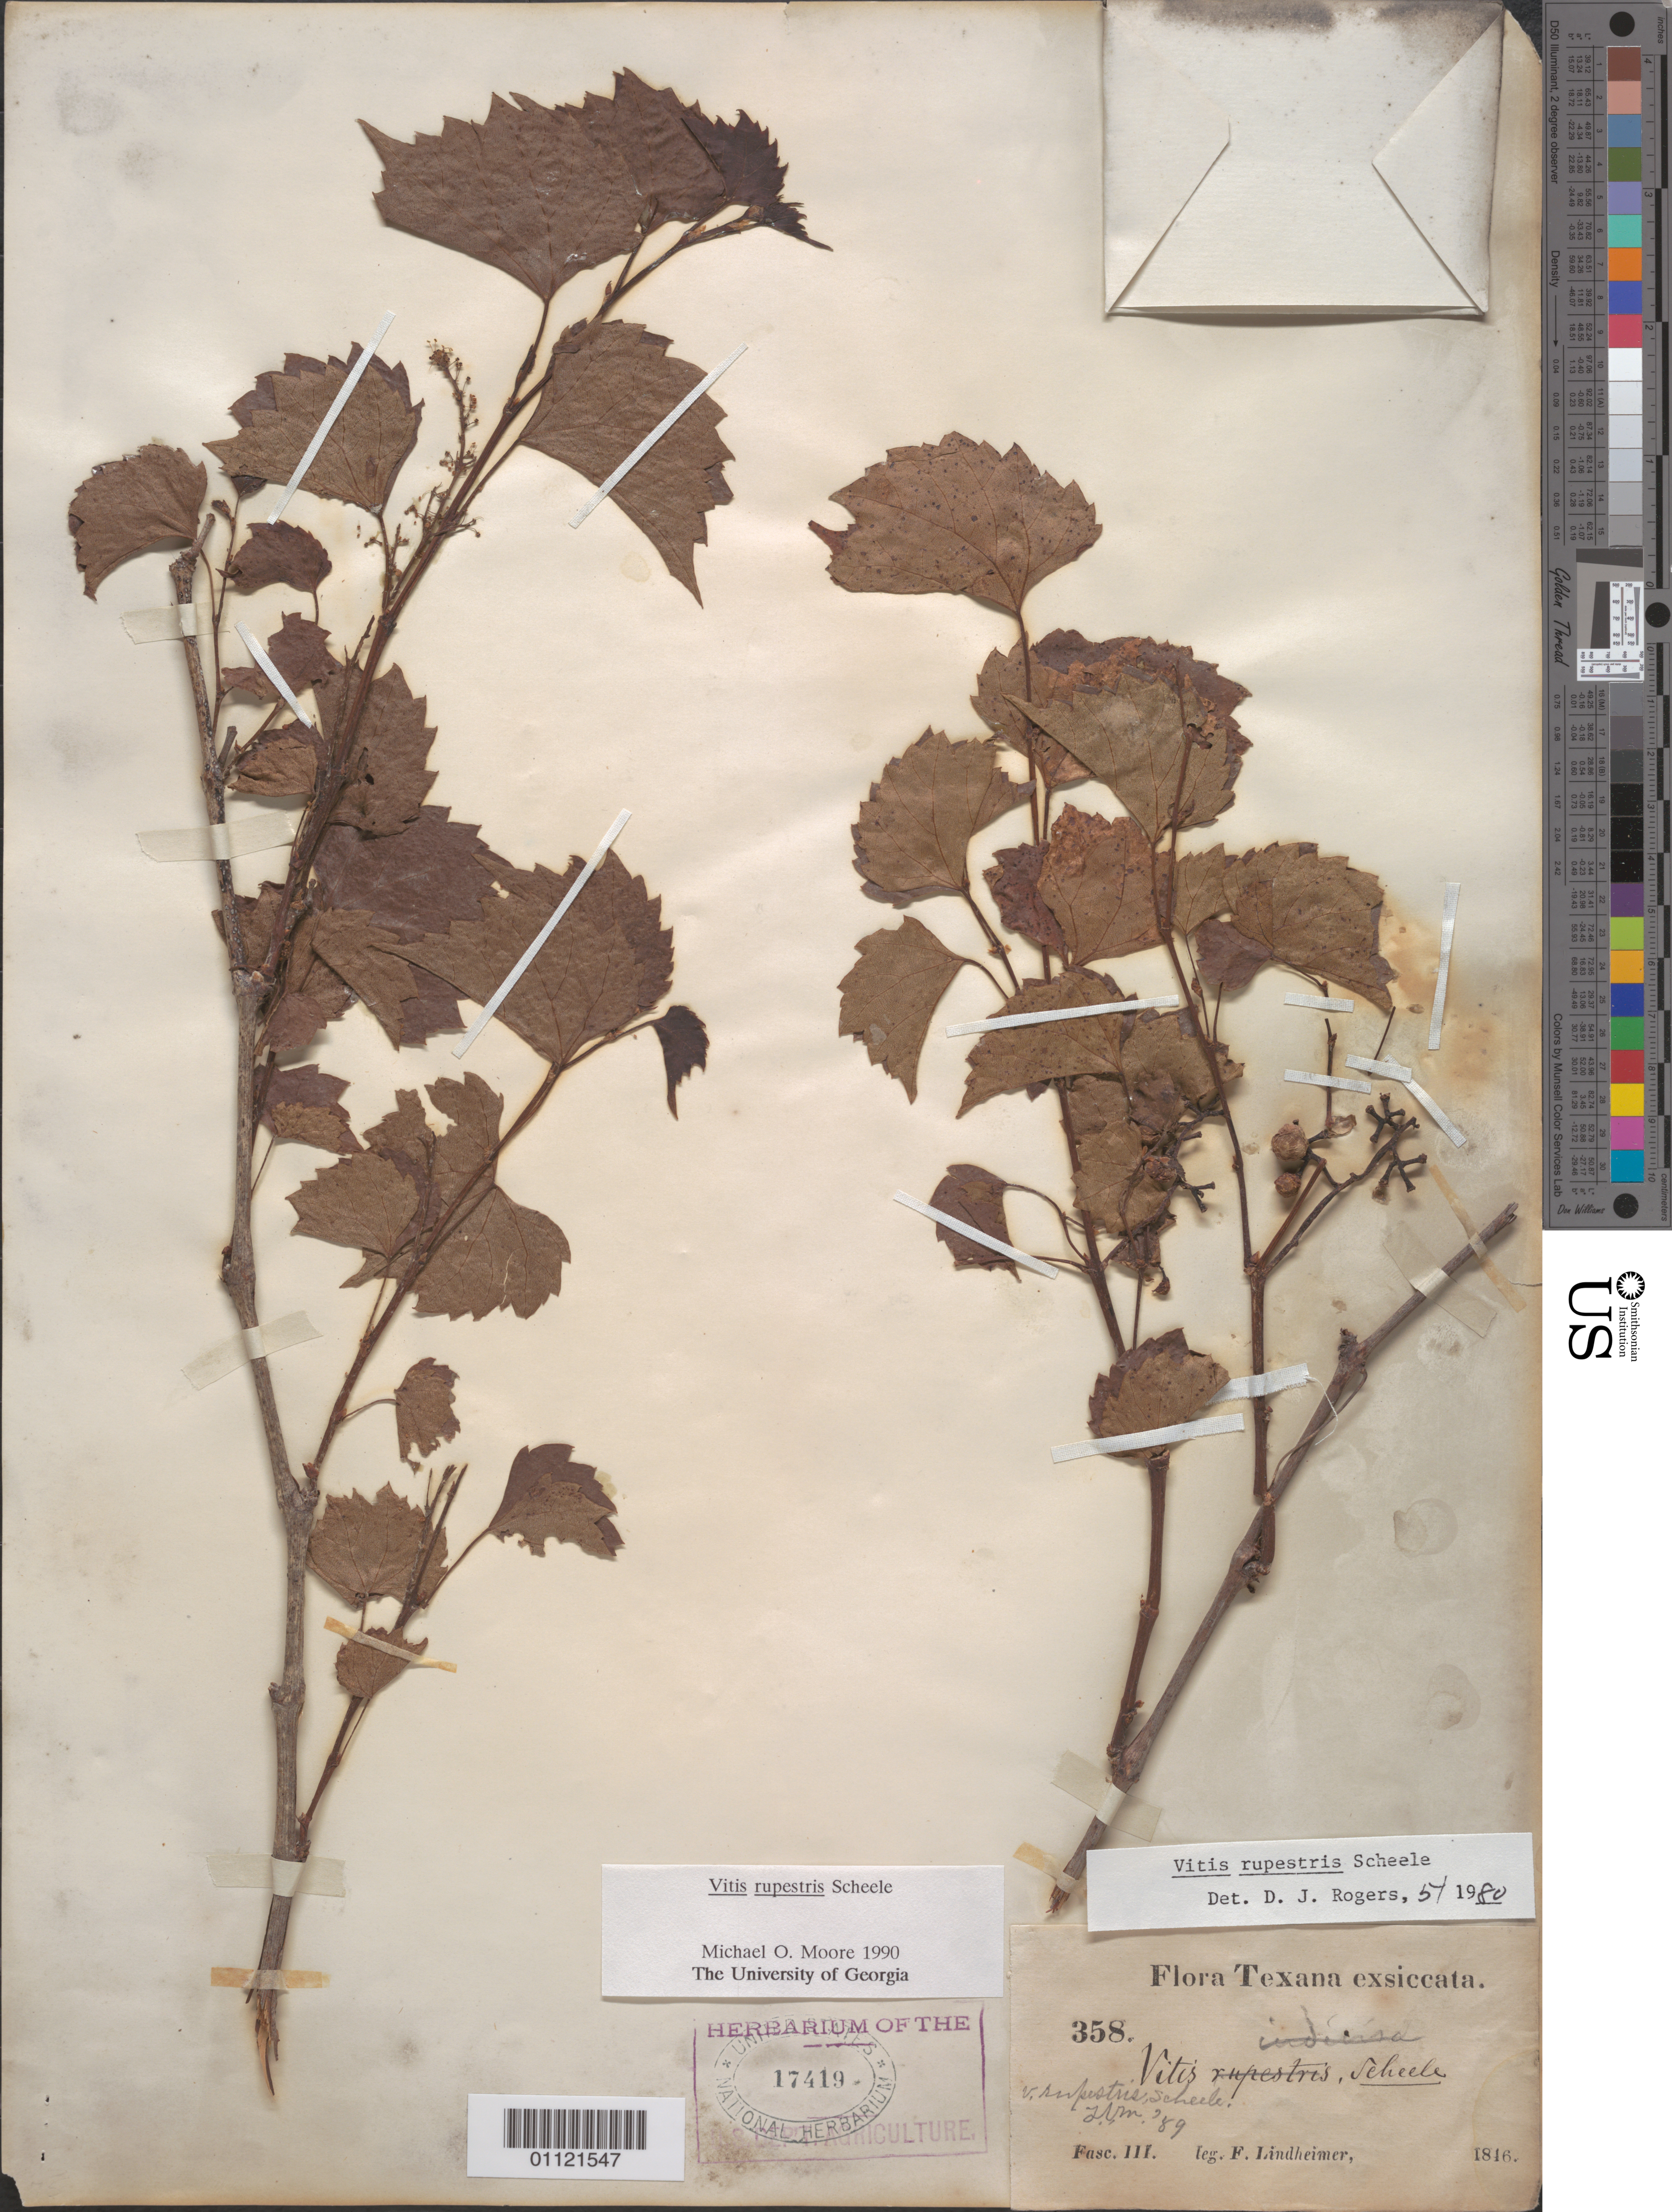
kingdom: Plantae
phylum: Tracheophyta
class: Magnoliopsida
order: Vitales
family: Vitaceae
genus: Vitis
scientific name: Vitis rupestris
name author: Scheele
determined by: Rogers, D. J.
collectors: F. Lindheimer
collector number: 358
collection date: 1846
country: United States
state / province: Texas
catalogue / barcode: US 17419